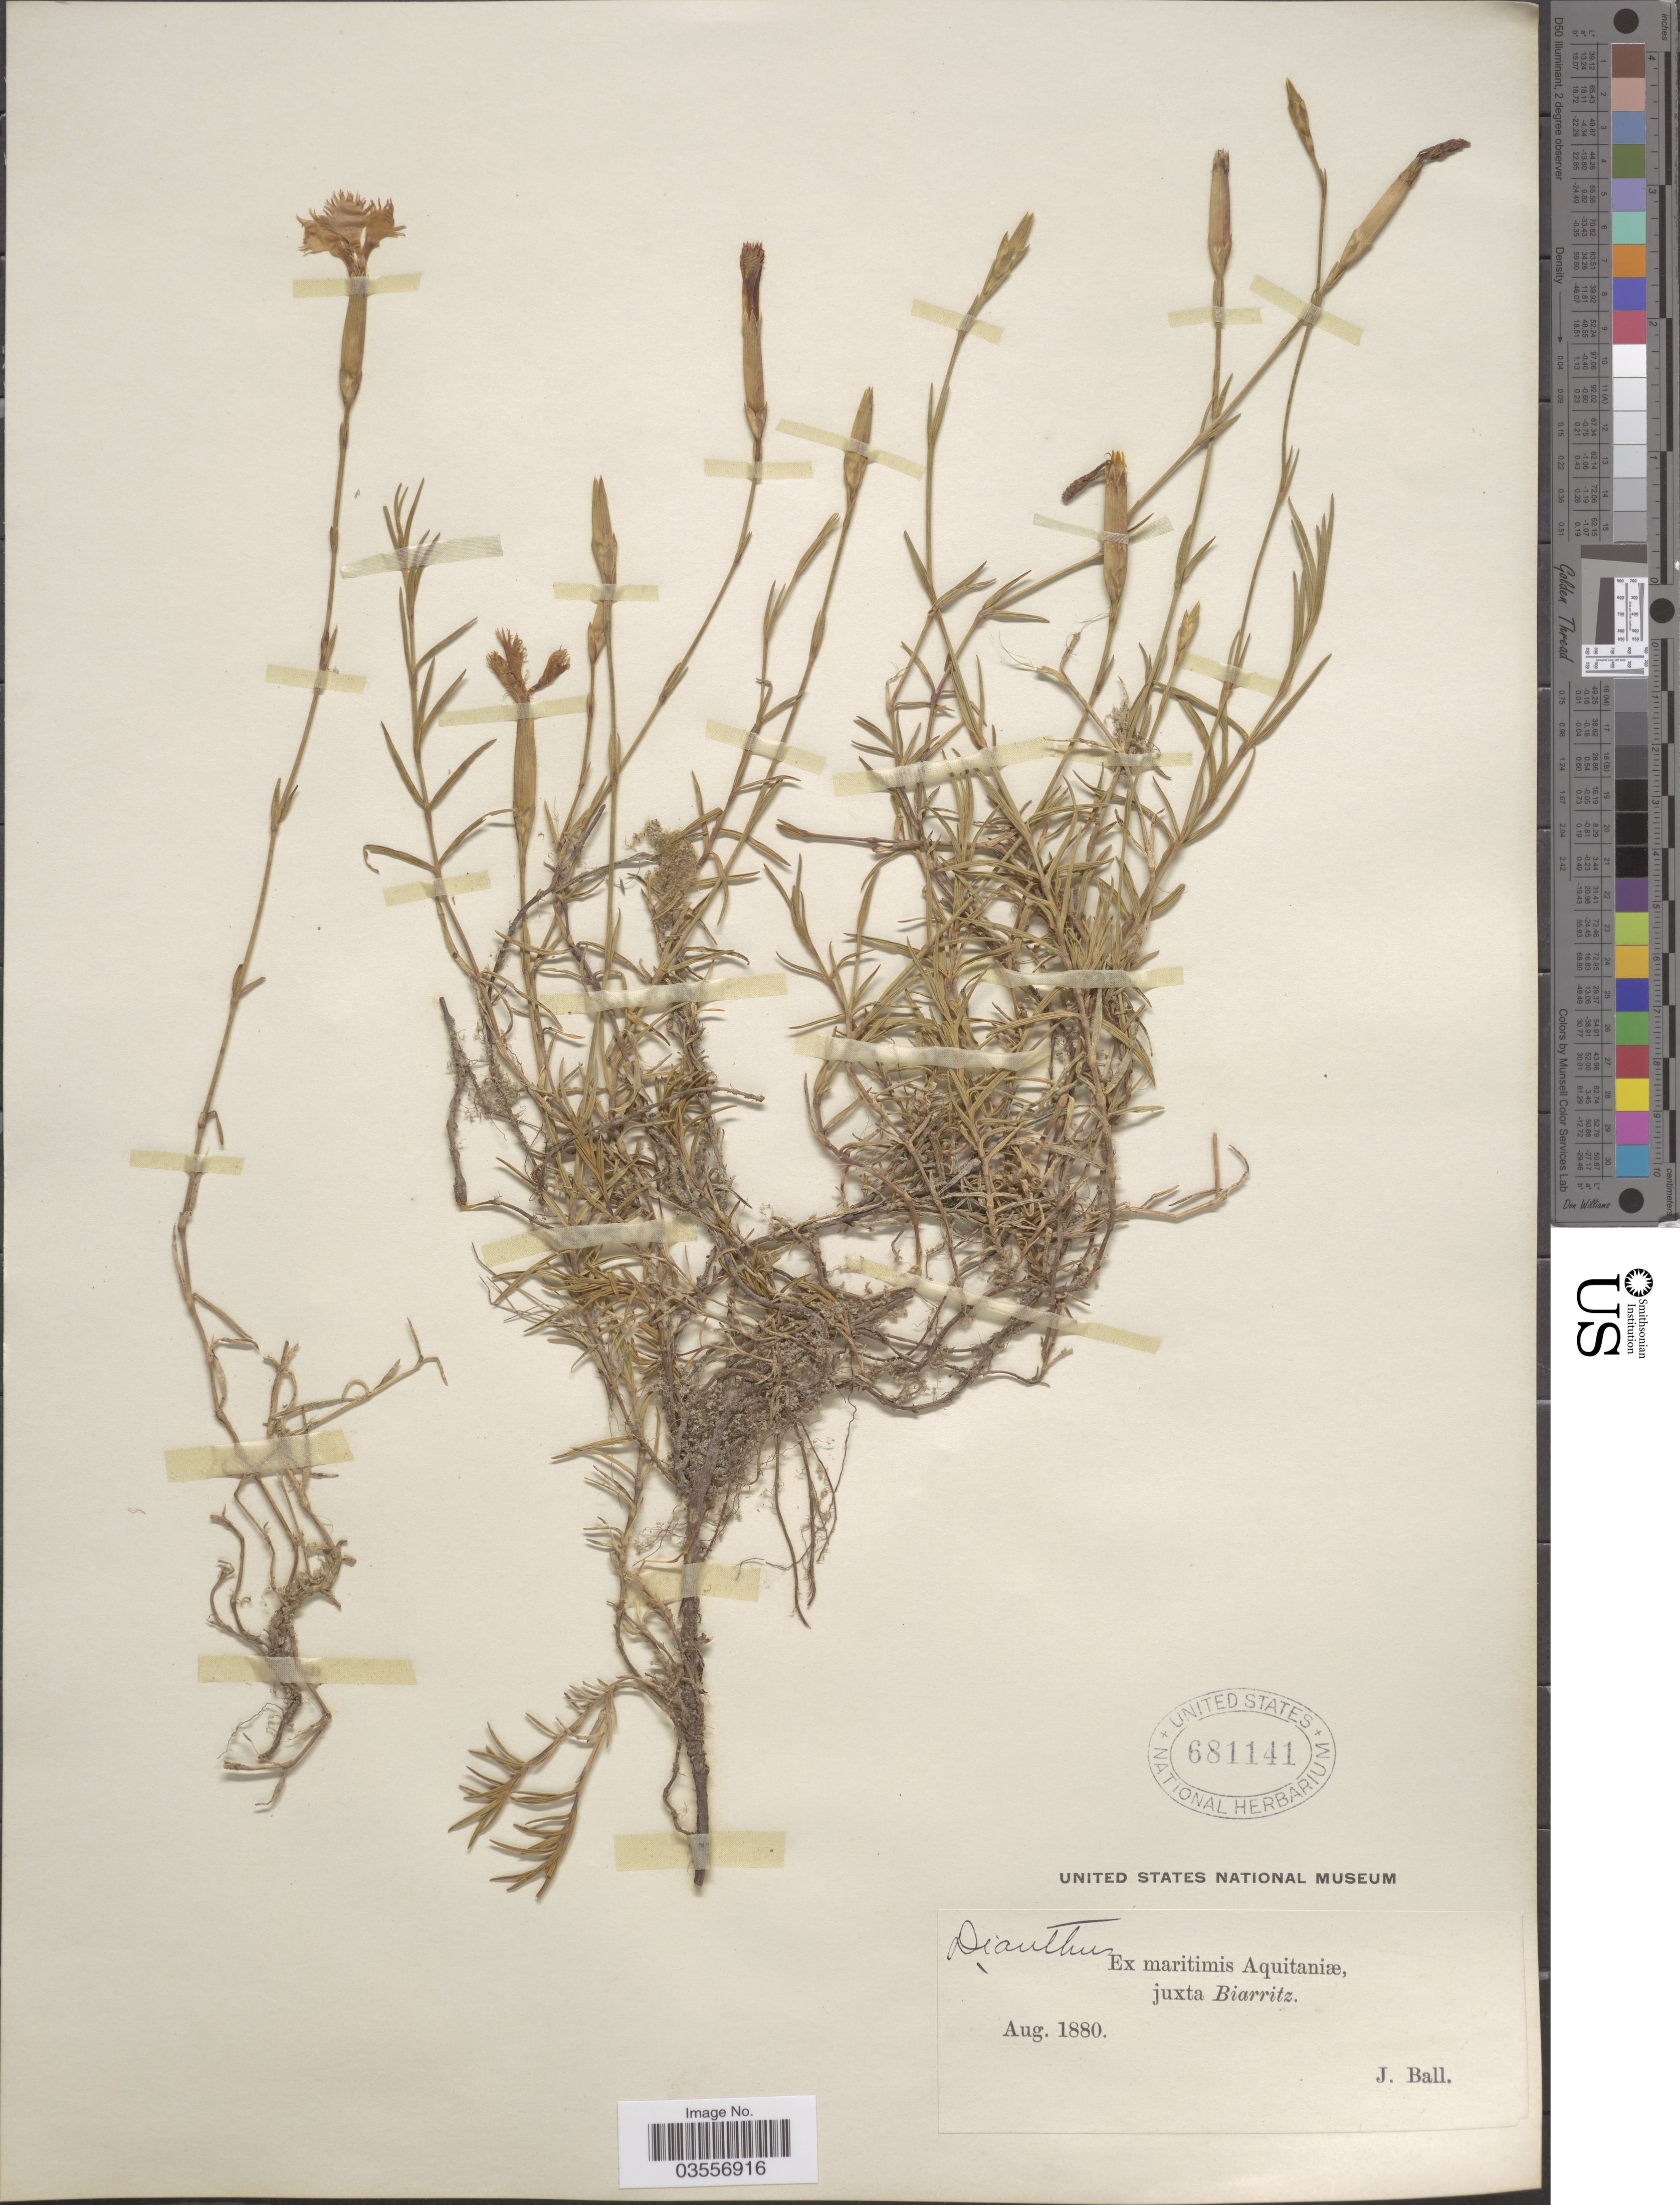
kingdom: Plantae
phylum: Tracheophyta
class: Magnoliopsida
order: Caryophyllales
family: Caryophyllaceae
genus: Dianthus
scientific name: Dianthus sp.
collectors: J. Ball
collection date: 1880-08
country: France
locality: Ex maritimis Aquitaniæ. juxta Biarritz.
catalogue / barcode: US 681141